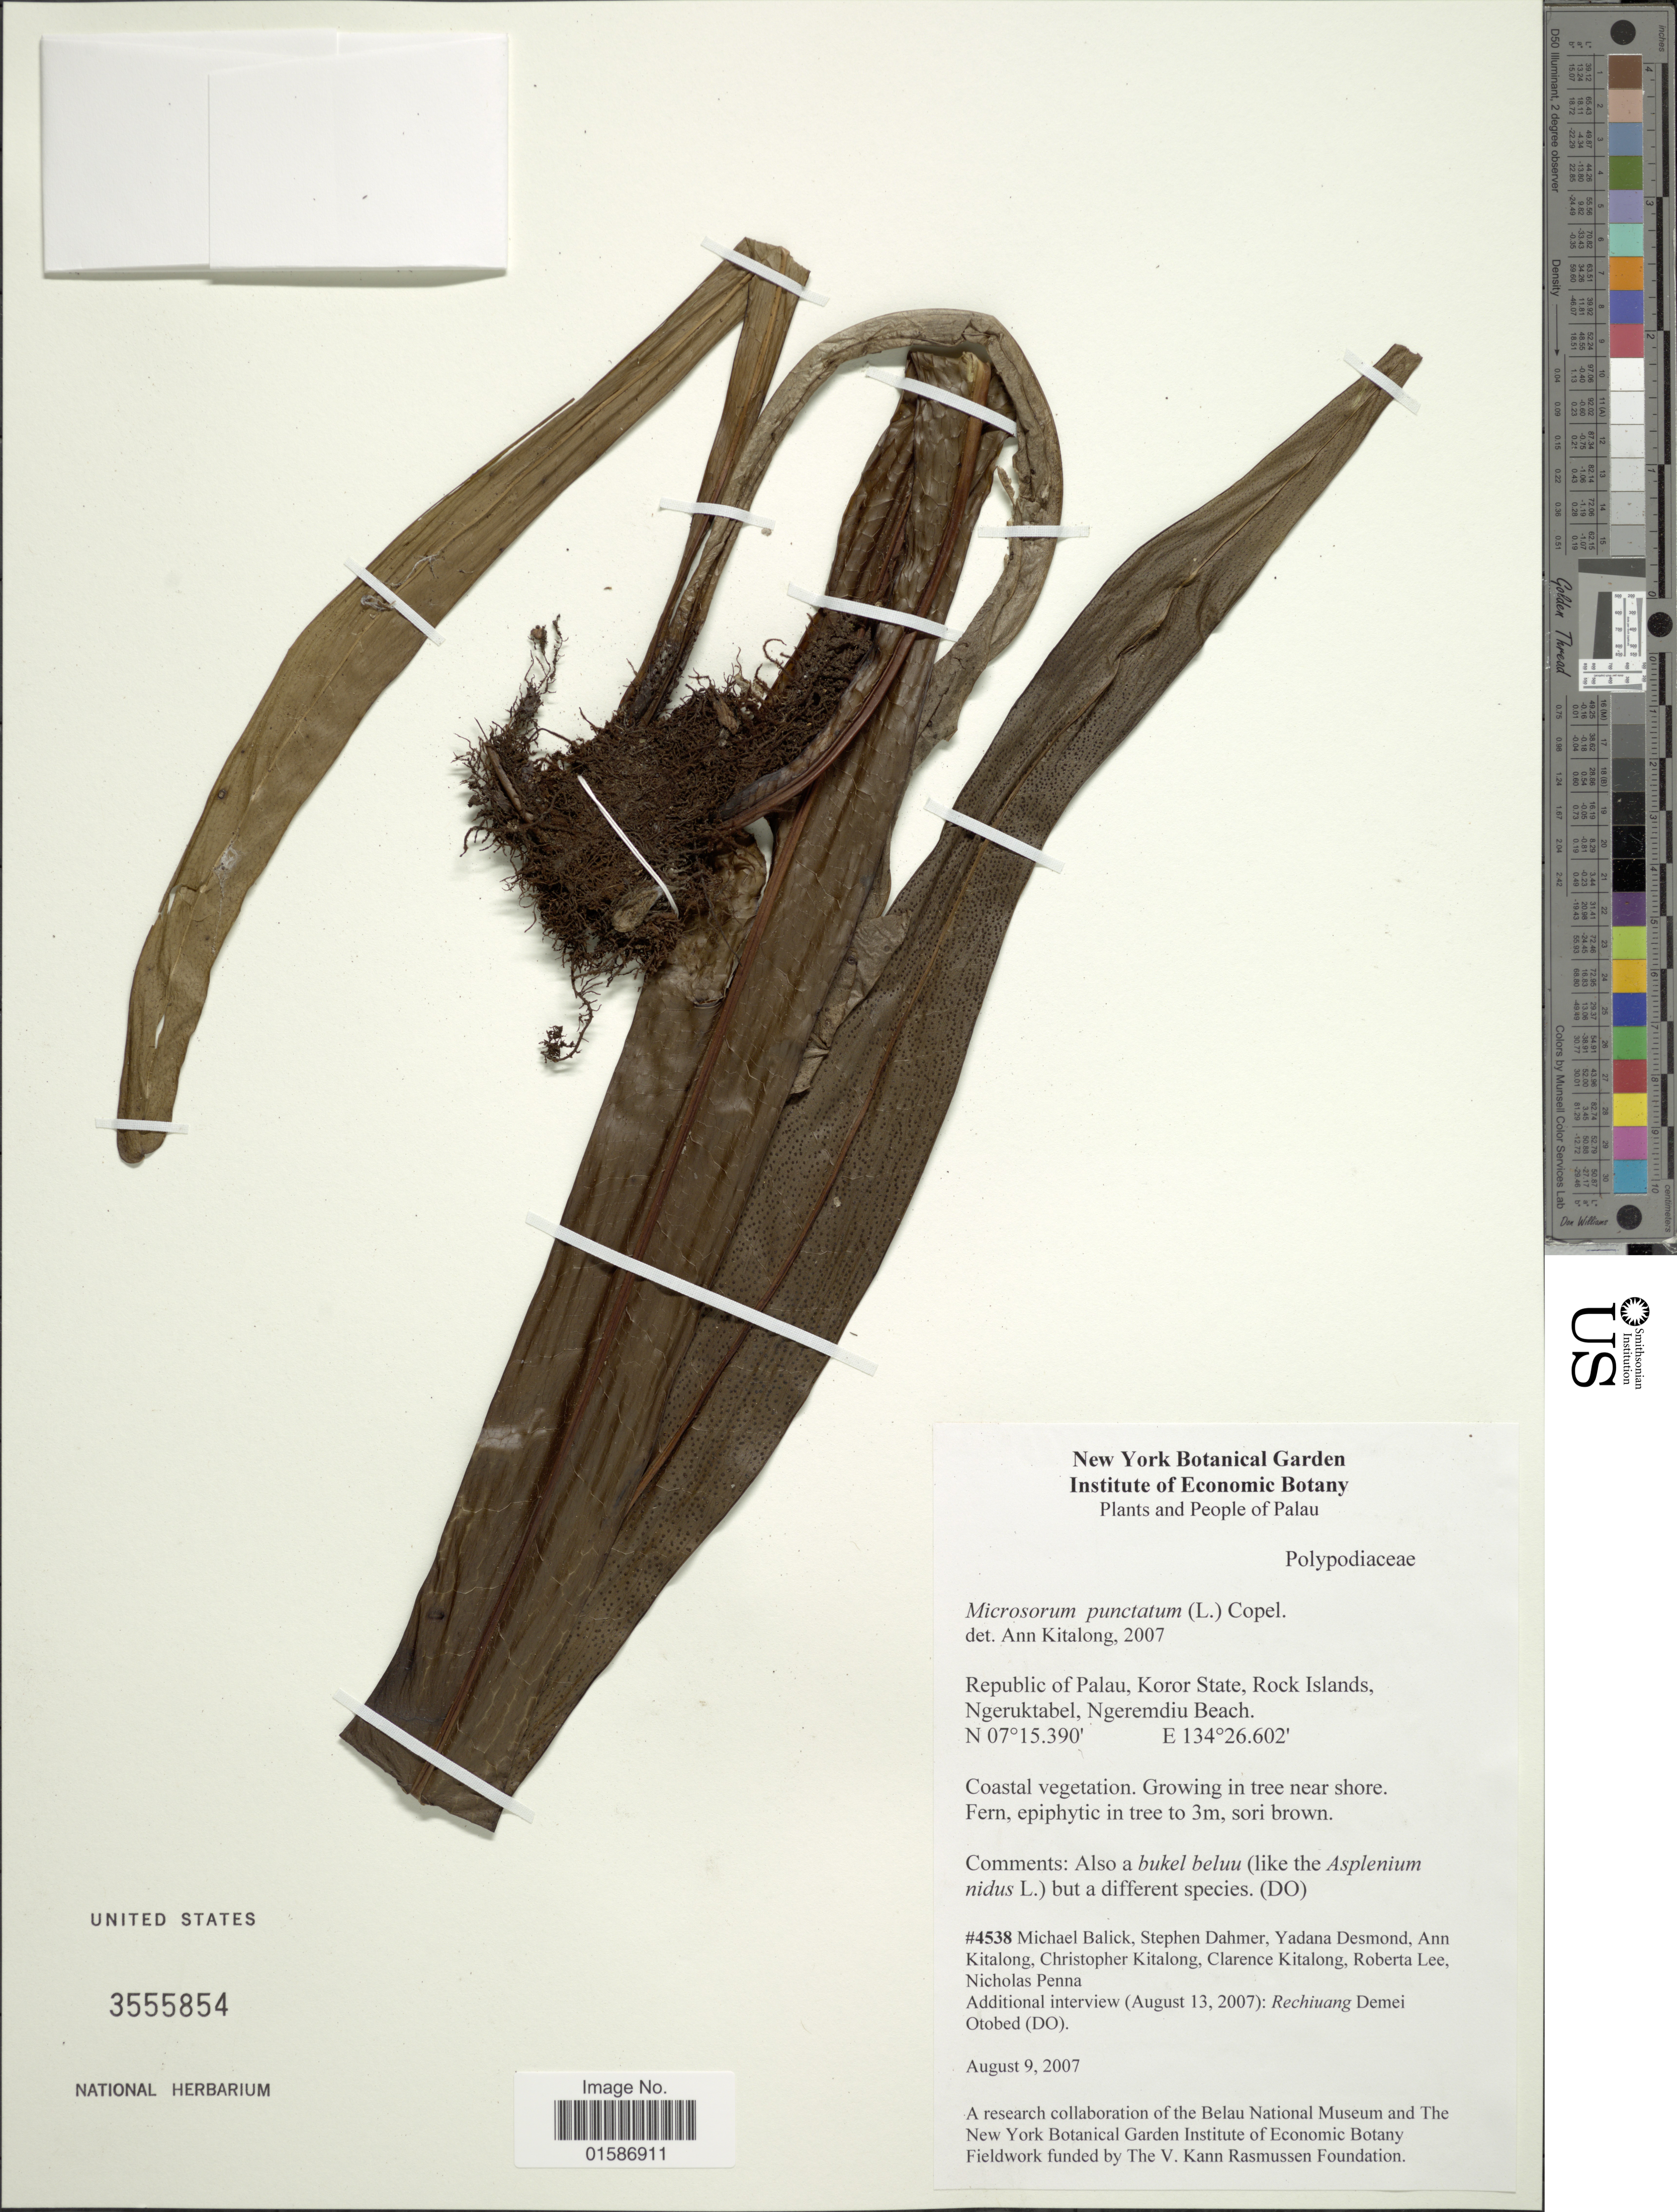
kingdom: Plantae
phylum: Tracheophyta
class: Polypodiopsida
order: Polypodiales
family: Polypodiaceae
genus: Microsorum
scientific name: Microsorum punctatum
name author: (L.) Copel.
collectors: M. J. Balick, S. Dahmer, Y. Desmond, A. Kitalong & et al.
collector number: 4538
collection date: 2007-08-09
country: Palau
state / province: Koror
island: Ngeruktabel [Urukthapel]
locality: People of Palau, Republic of Palau, Koror State, State Islands, Ngeruktabel, Ngeremdiu Beach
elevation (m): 3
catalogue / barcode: US 3555854